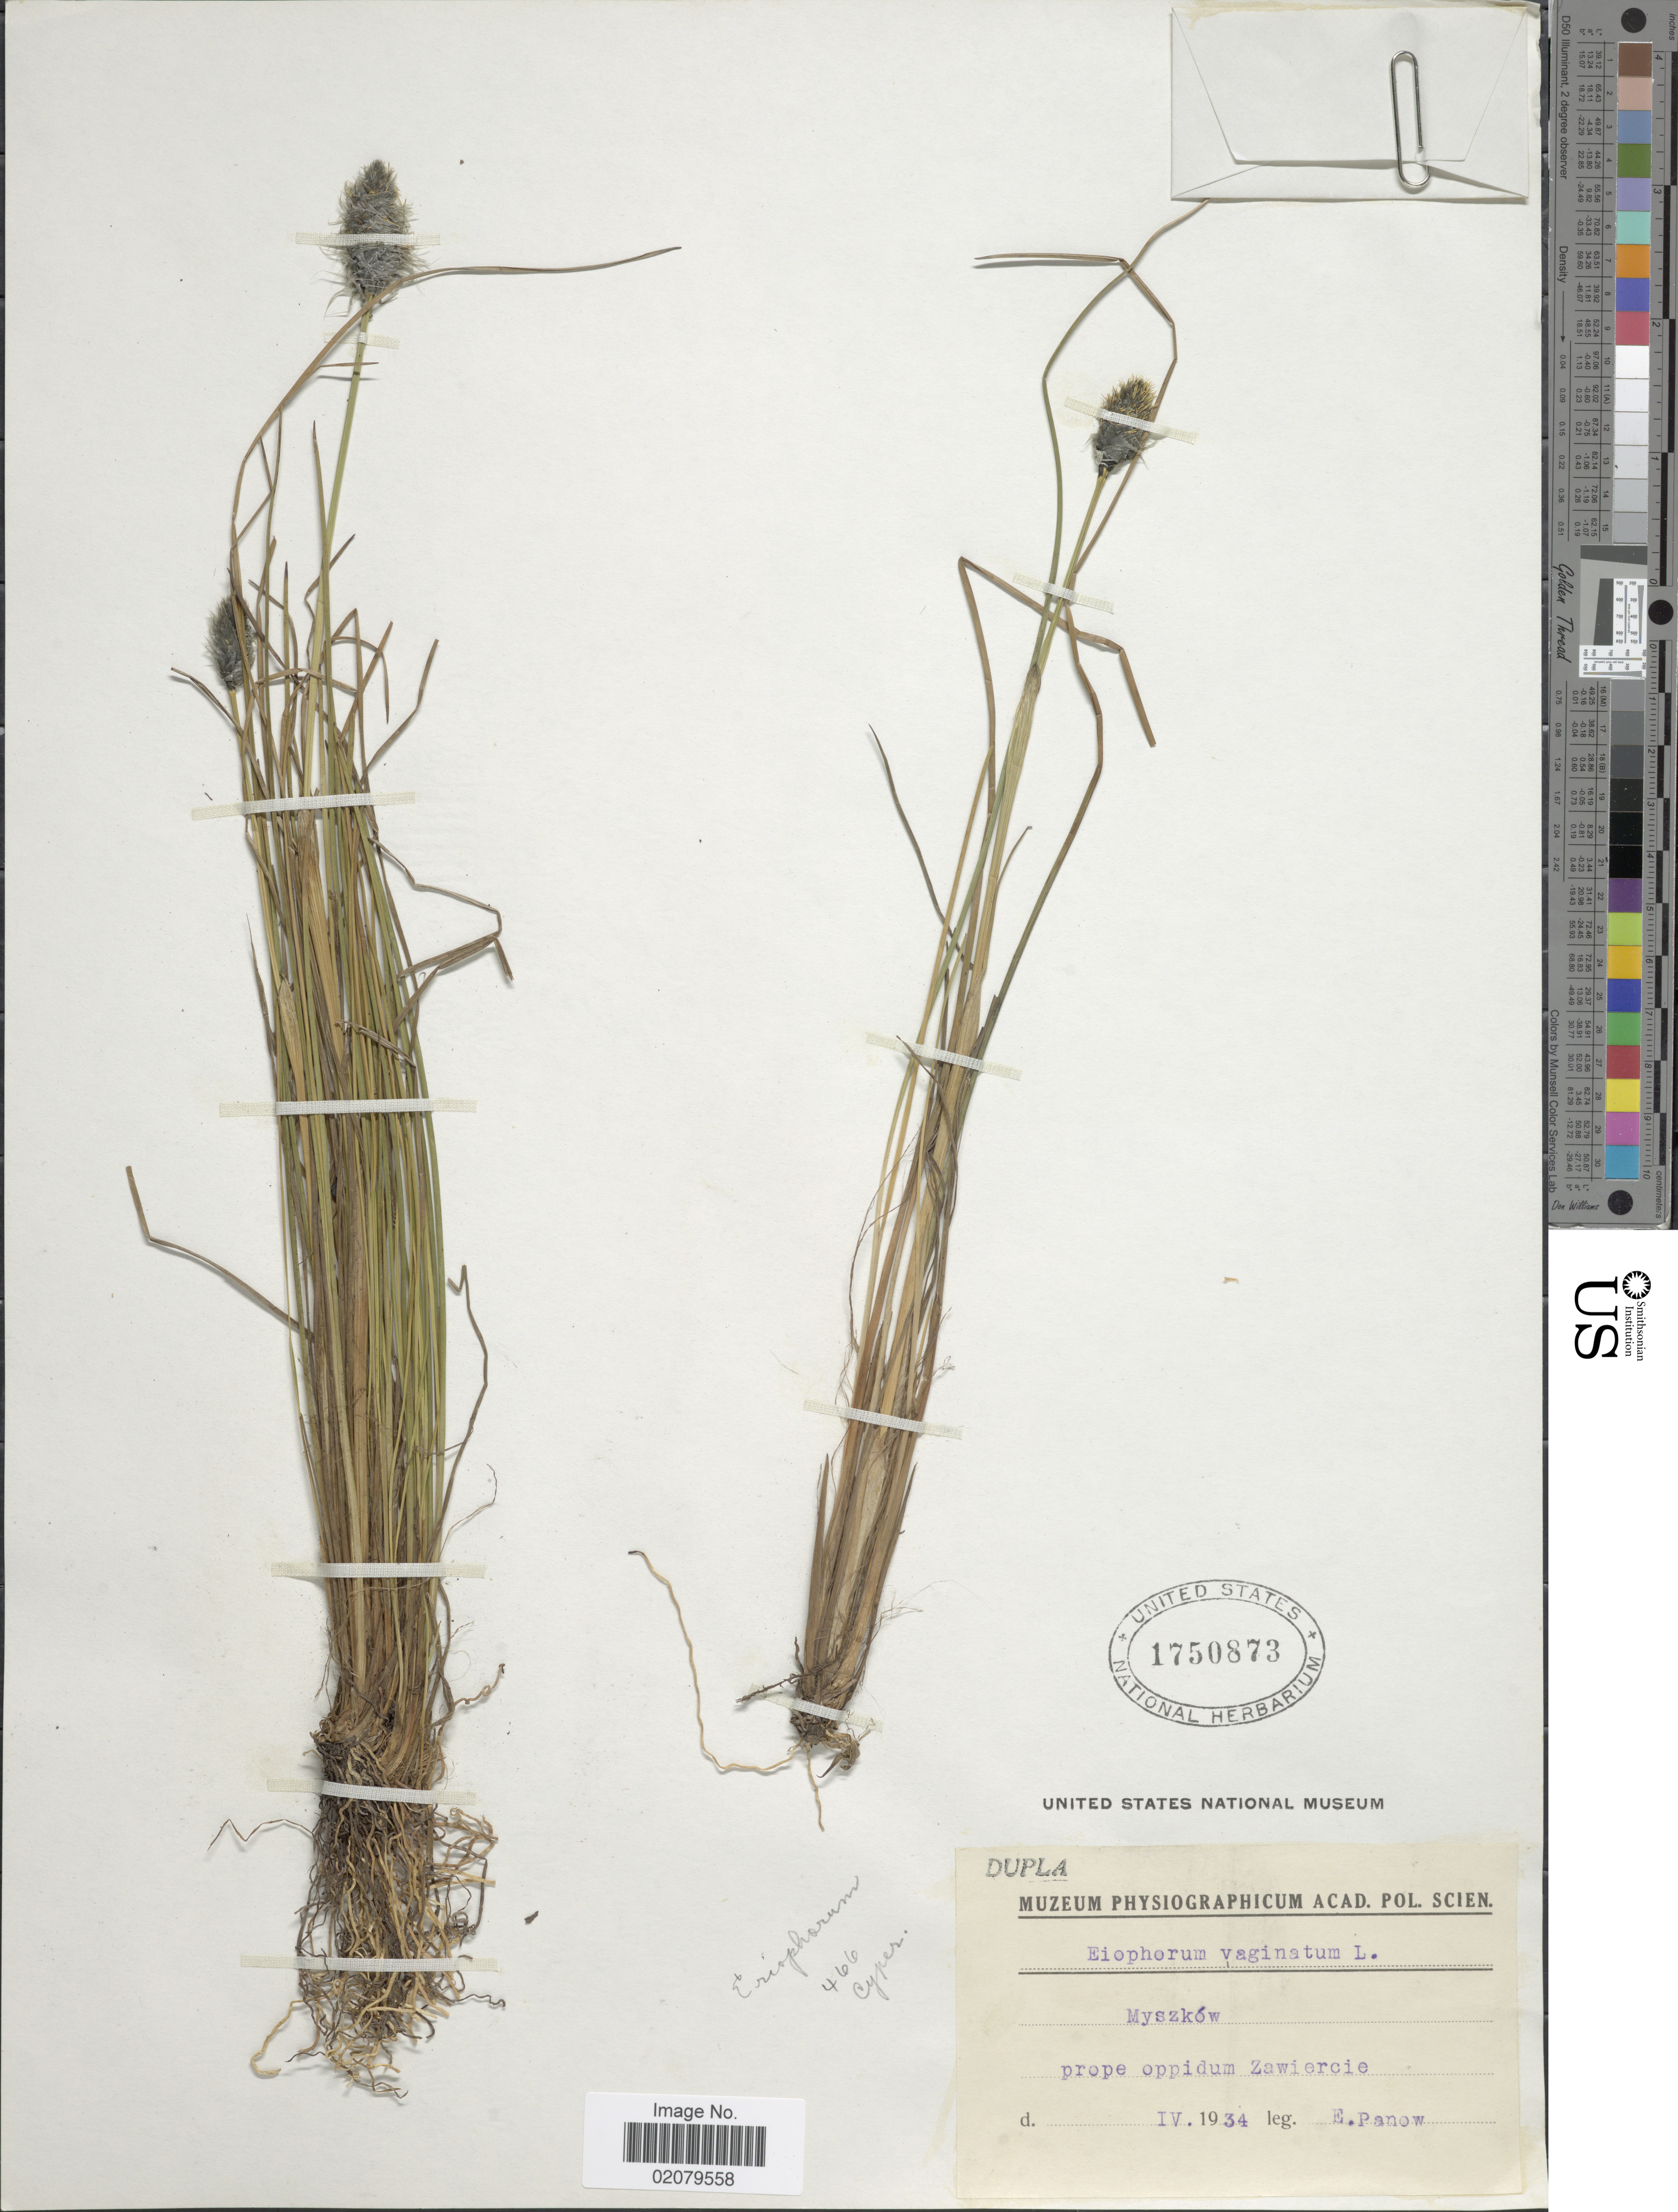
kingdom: Plantae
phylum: Tracheophyta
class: Liliopsida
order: Poales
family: Cyperaceae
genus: Eriophorum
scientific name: Eriophorum vaginatum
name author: L.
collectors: E. Panow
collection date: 1934-06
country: Poland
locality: Myszkow, prope oppidum Zawiercie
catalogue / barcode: US 1750873